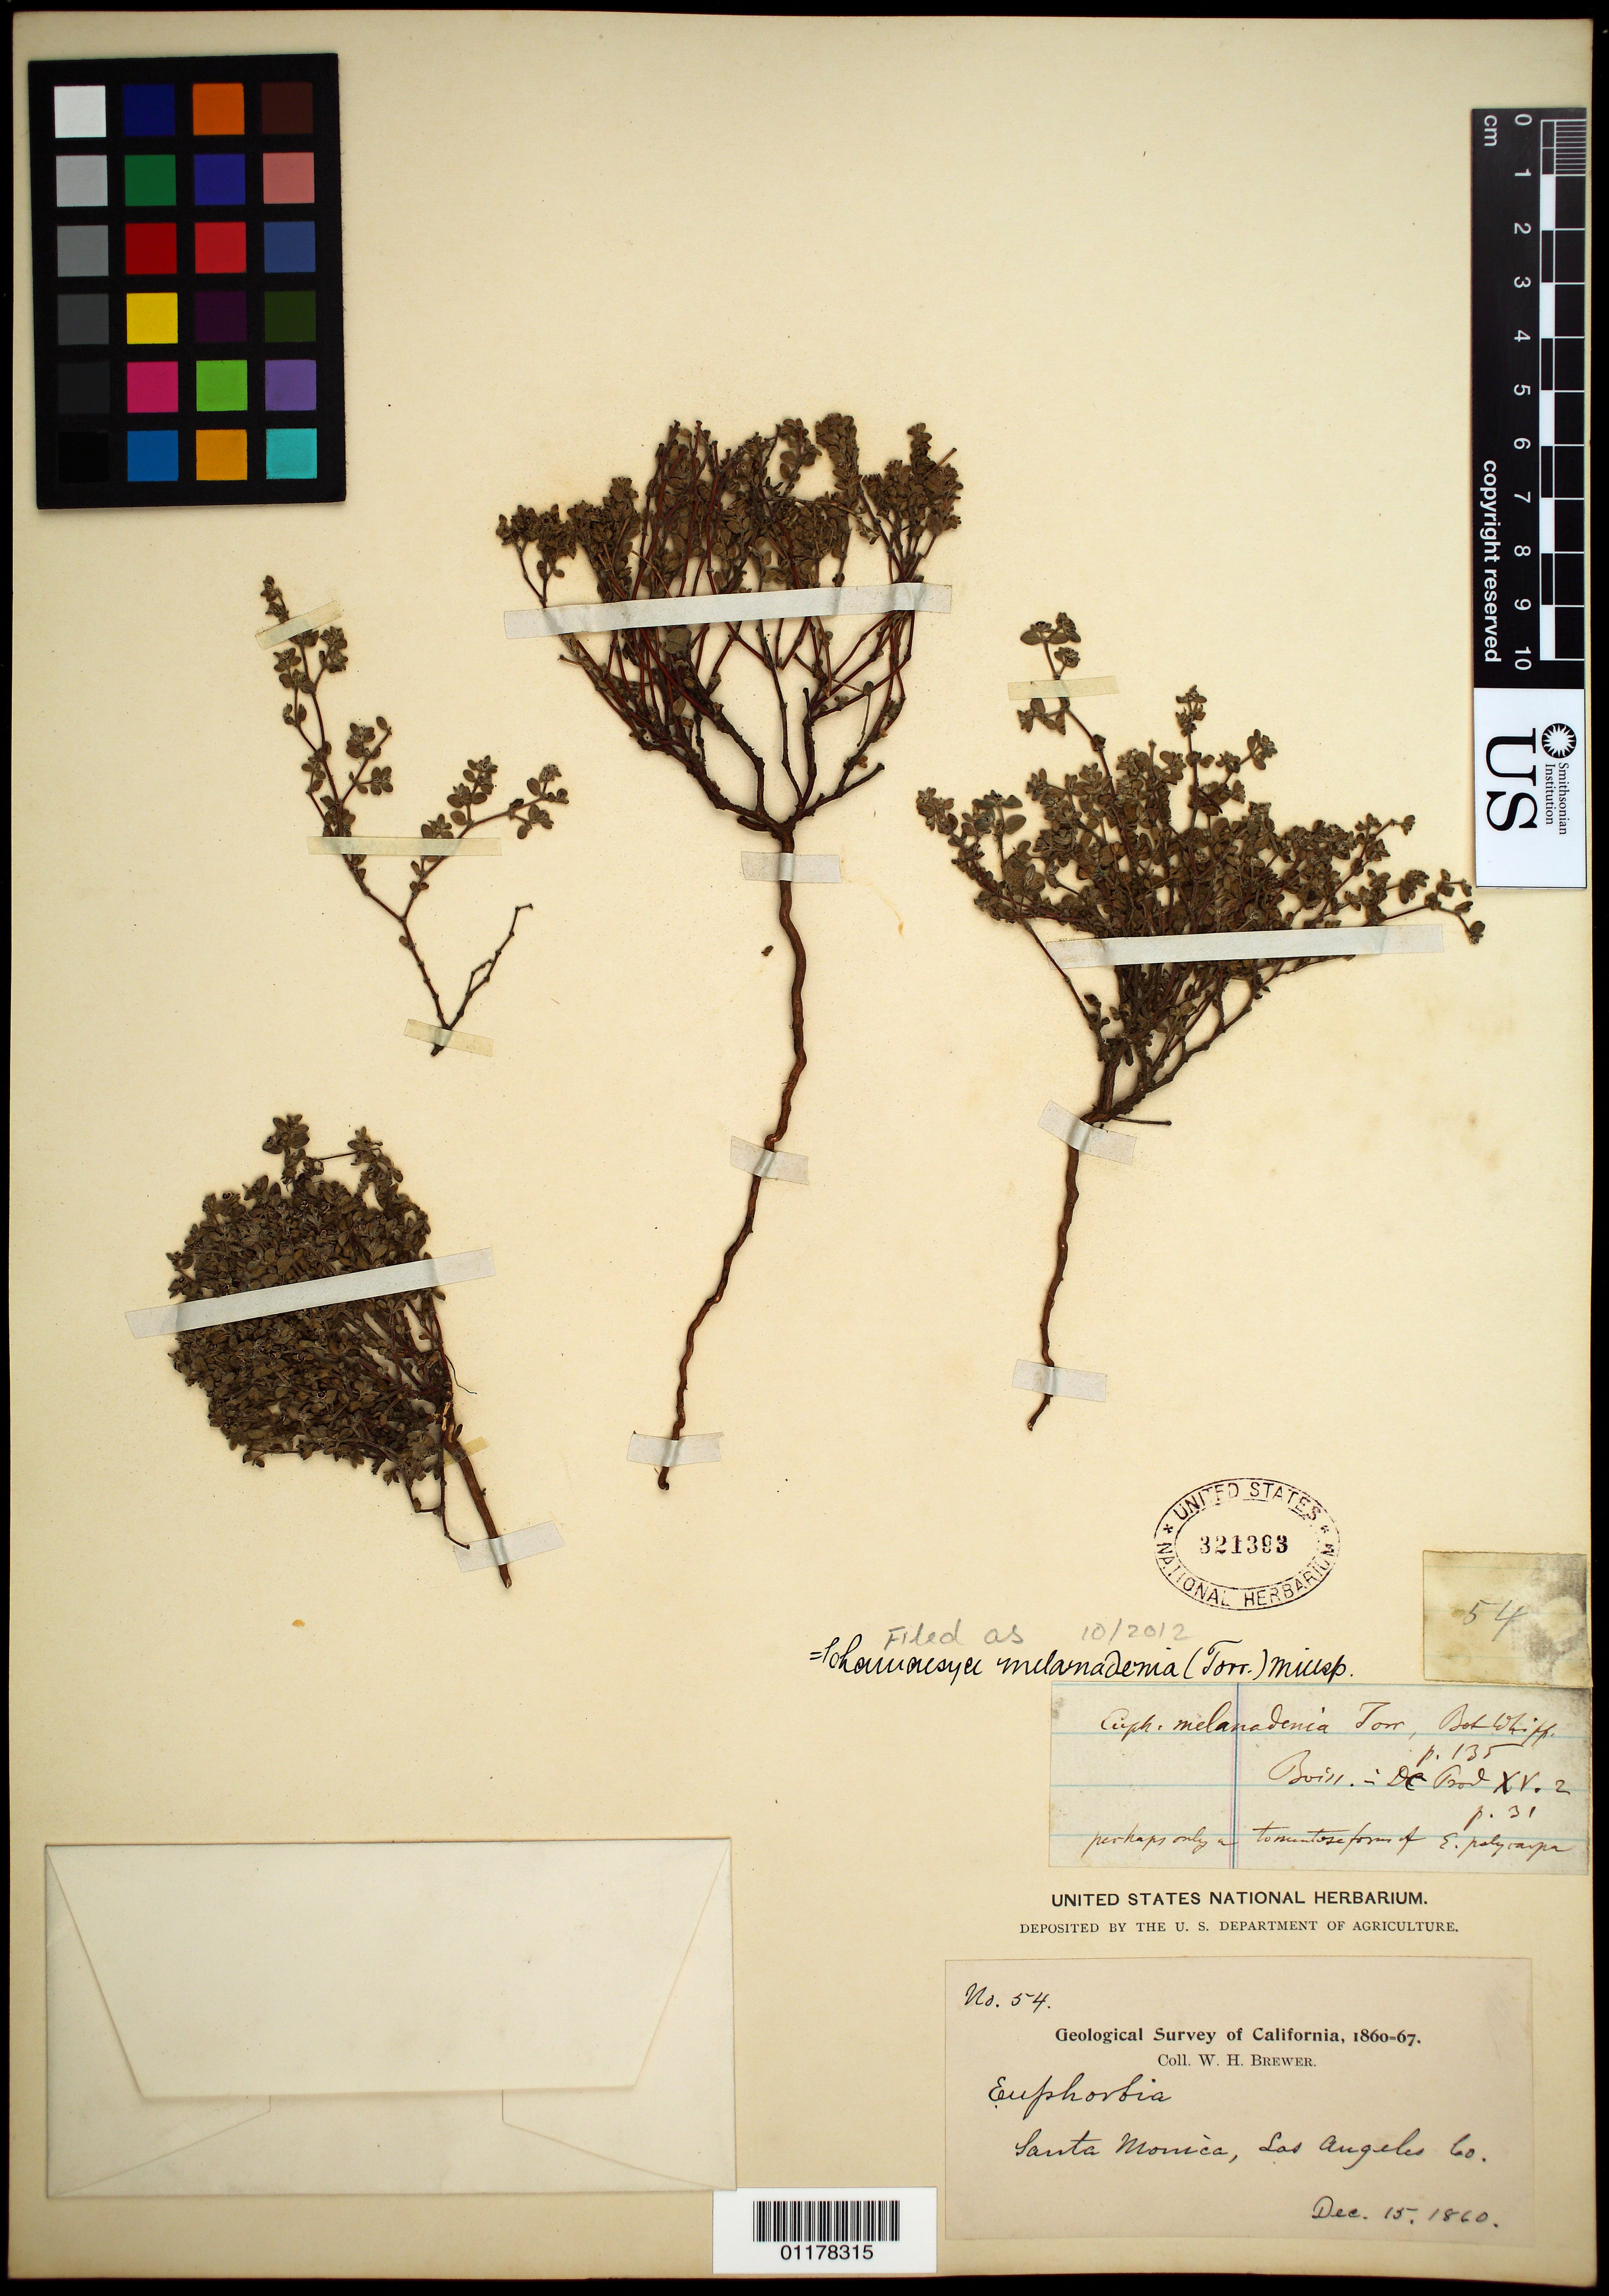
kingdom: Plantae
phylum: Tracheophyta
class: Magnoliopsida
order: Malpighiales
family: Euphorbiaceae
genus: Euphorbia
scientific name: Euphorbia melanadenia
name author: Torr.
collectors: W. H. Brewer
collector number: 54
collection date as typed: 15 Dec 1860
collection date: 1860-12-15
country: United States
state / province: California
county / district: Los Angeles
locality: Santa Monica.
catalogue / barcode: US 321393